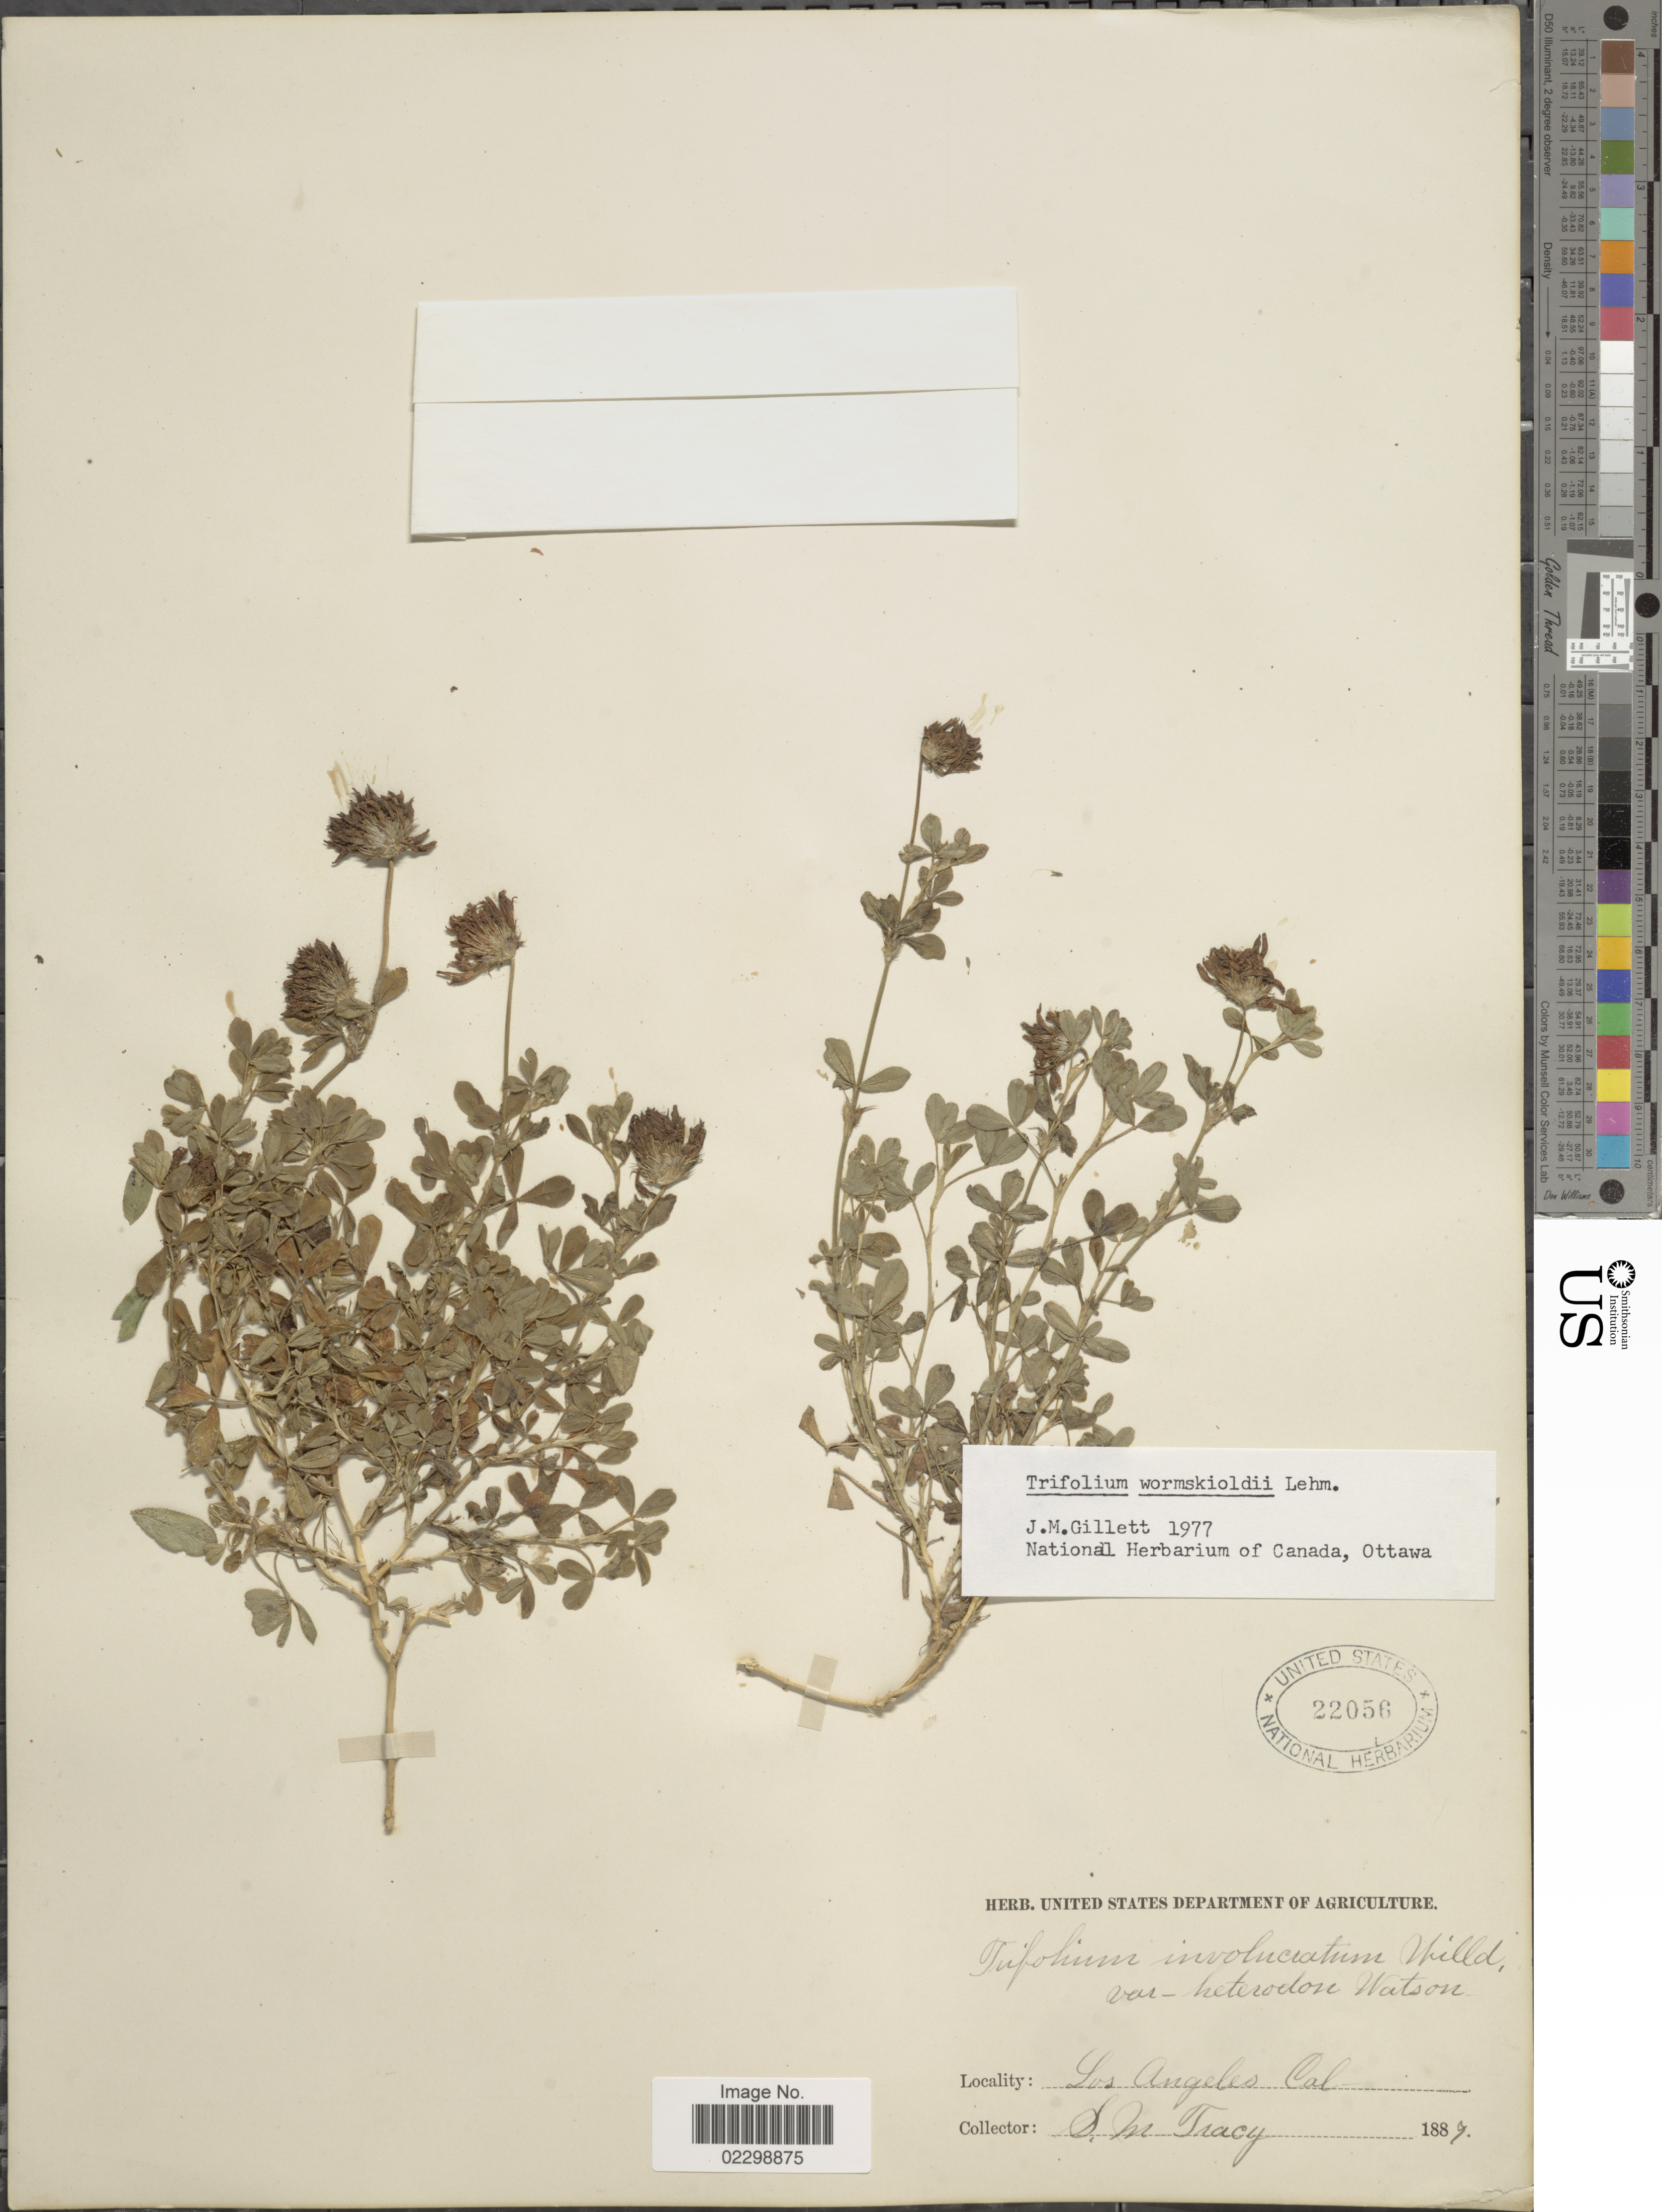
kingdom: Plantae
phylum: Tracheophyta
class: Magnoliopsida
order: Fabales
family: Fabaceae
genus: Trifolium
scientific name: Trifolium wormskioldii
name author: Lehm.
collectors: S. M. Tracy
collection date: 1889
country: United States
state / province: California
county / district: Los Angeles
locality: Los Angeles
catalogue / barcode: US 22056